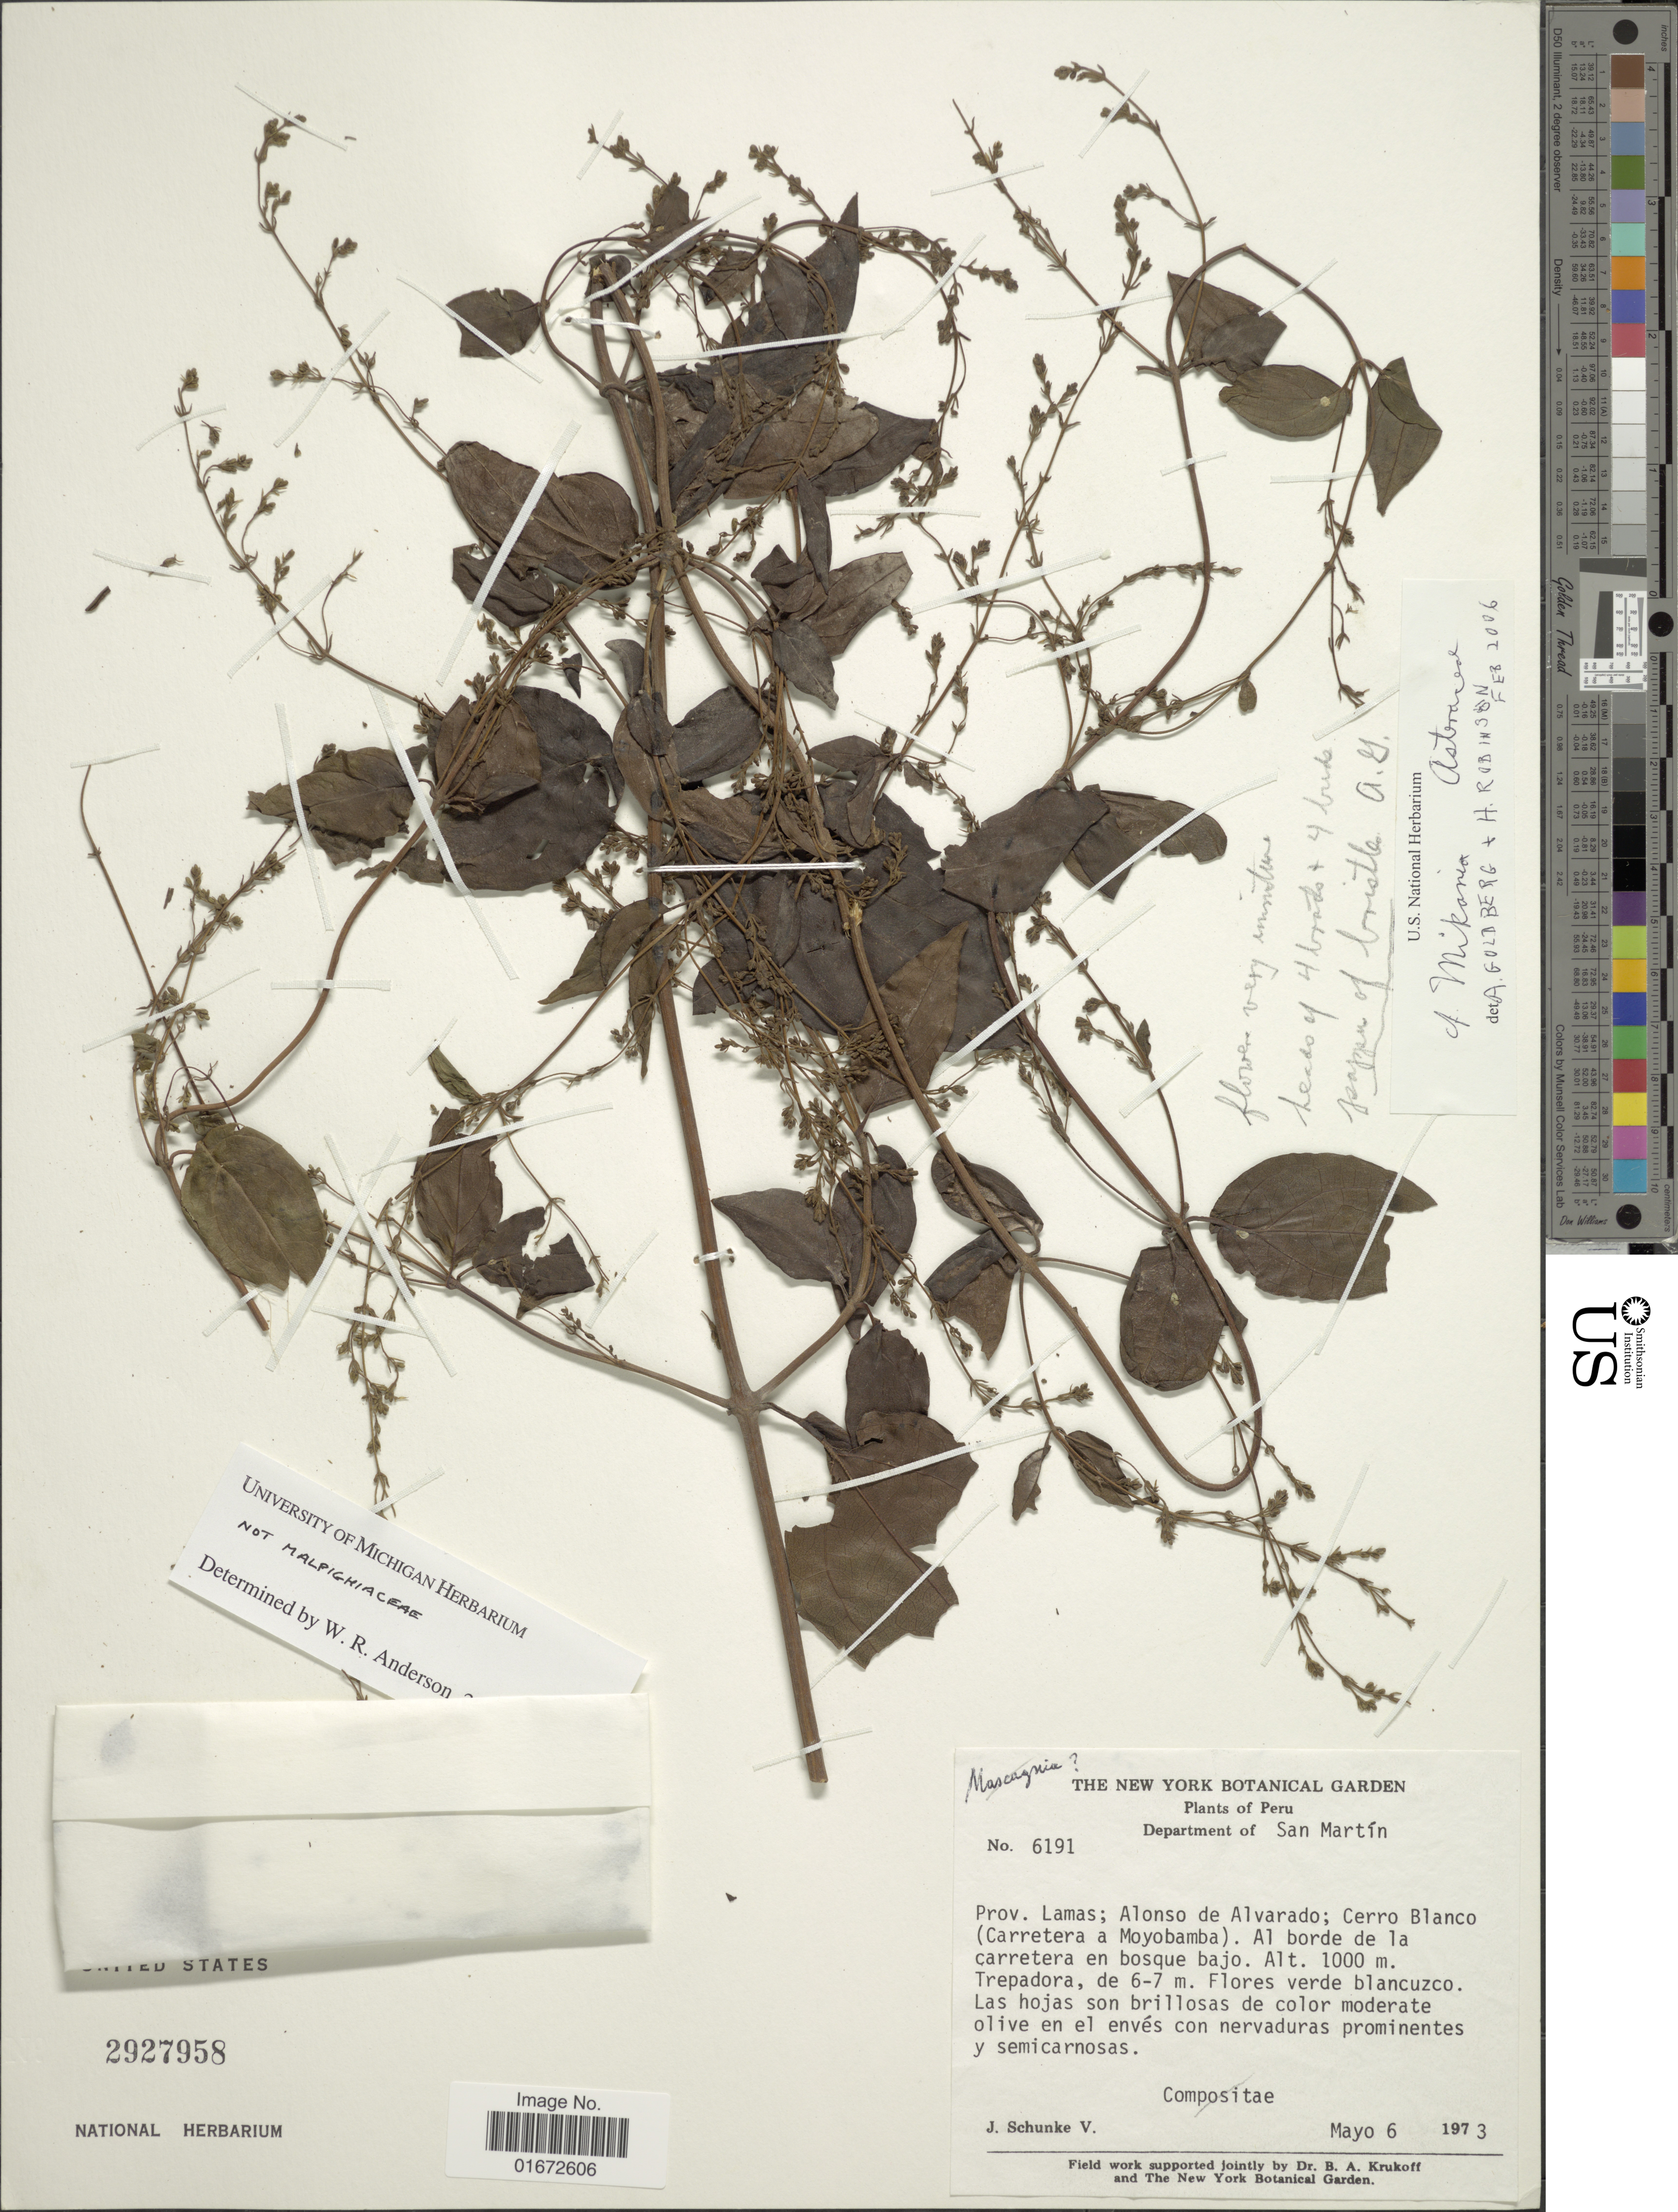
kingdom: Plantae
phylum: Tracheophyta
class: Magnoliopsida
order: Asterales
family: Asteraceae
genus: Mikania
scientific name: Mikania sp.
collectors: J. Schunke Vigo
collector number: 6191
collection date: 1973-05-06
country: Peru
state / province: San Martín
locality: Department of San Martín. Prov. Lamas; Alonso de Alvarado; Cerro Blanco (Carretera a Moyobamba)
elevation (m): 1000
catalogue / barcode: US 2927958